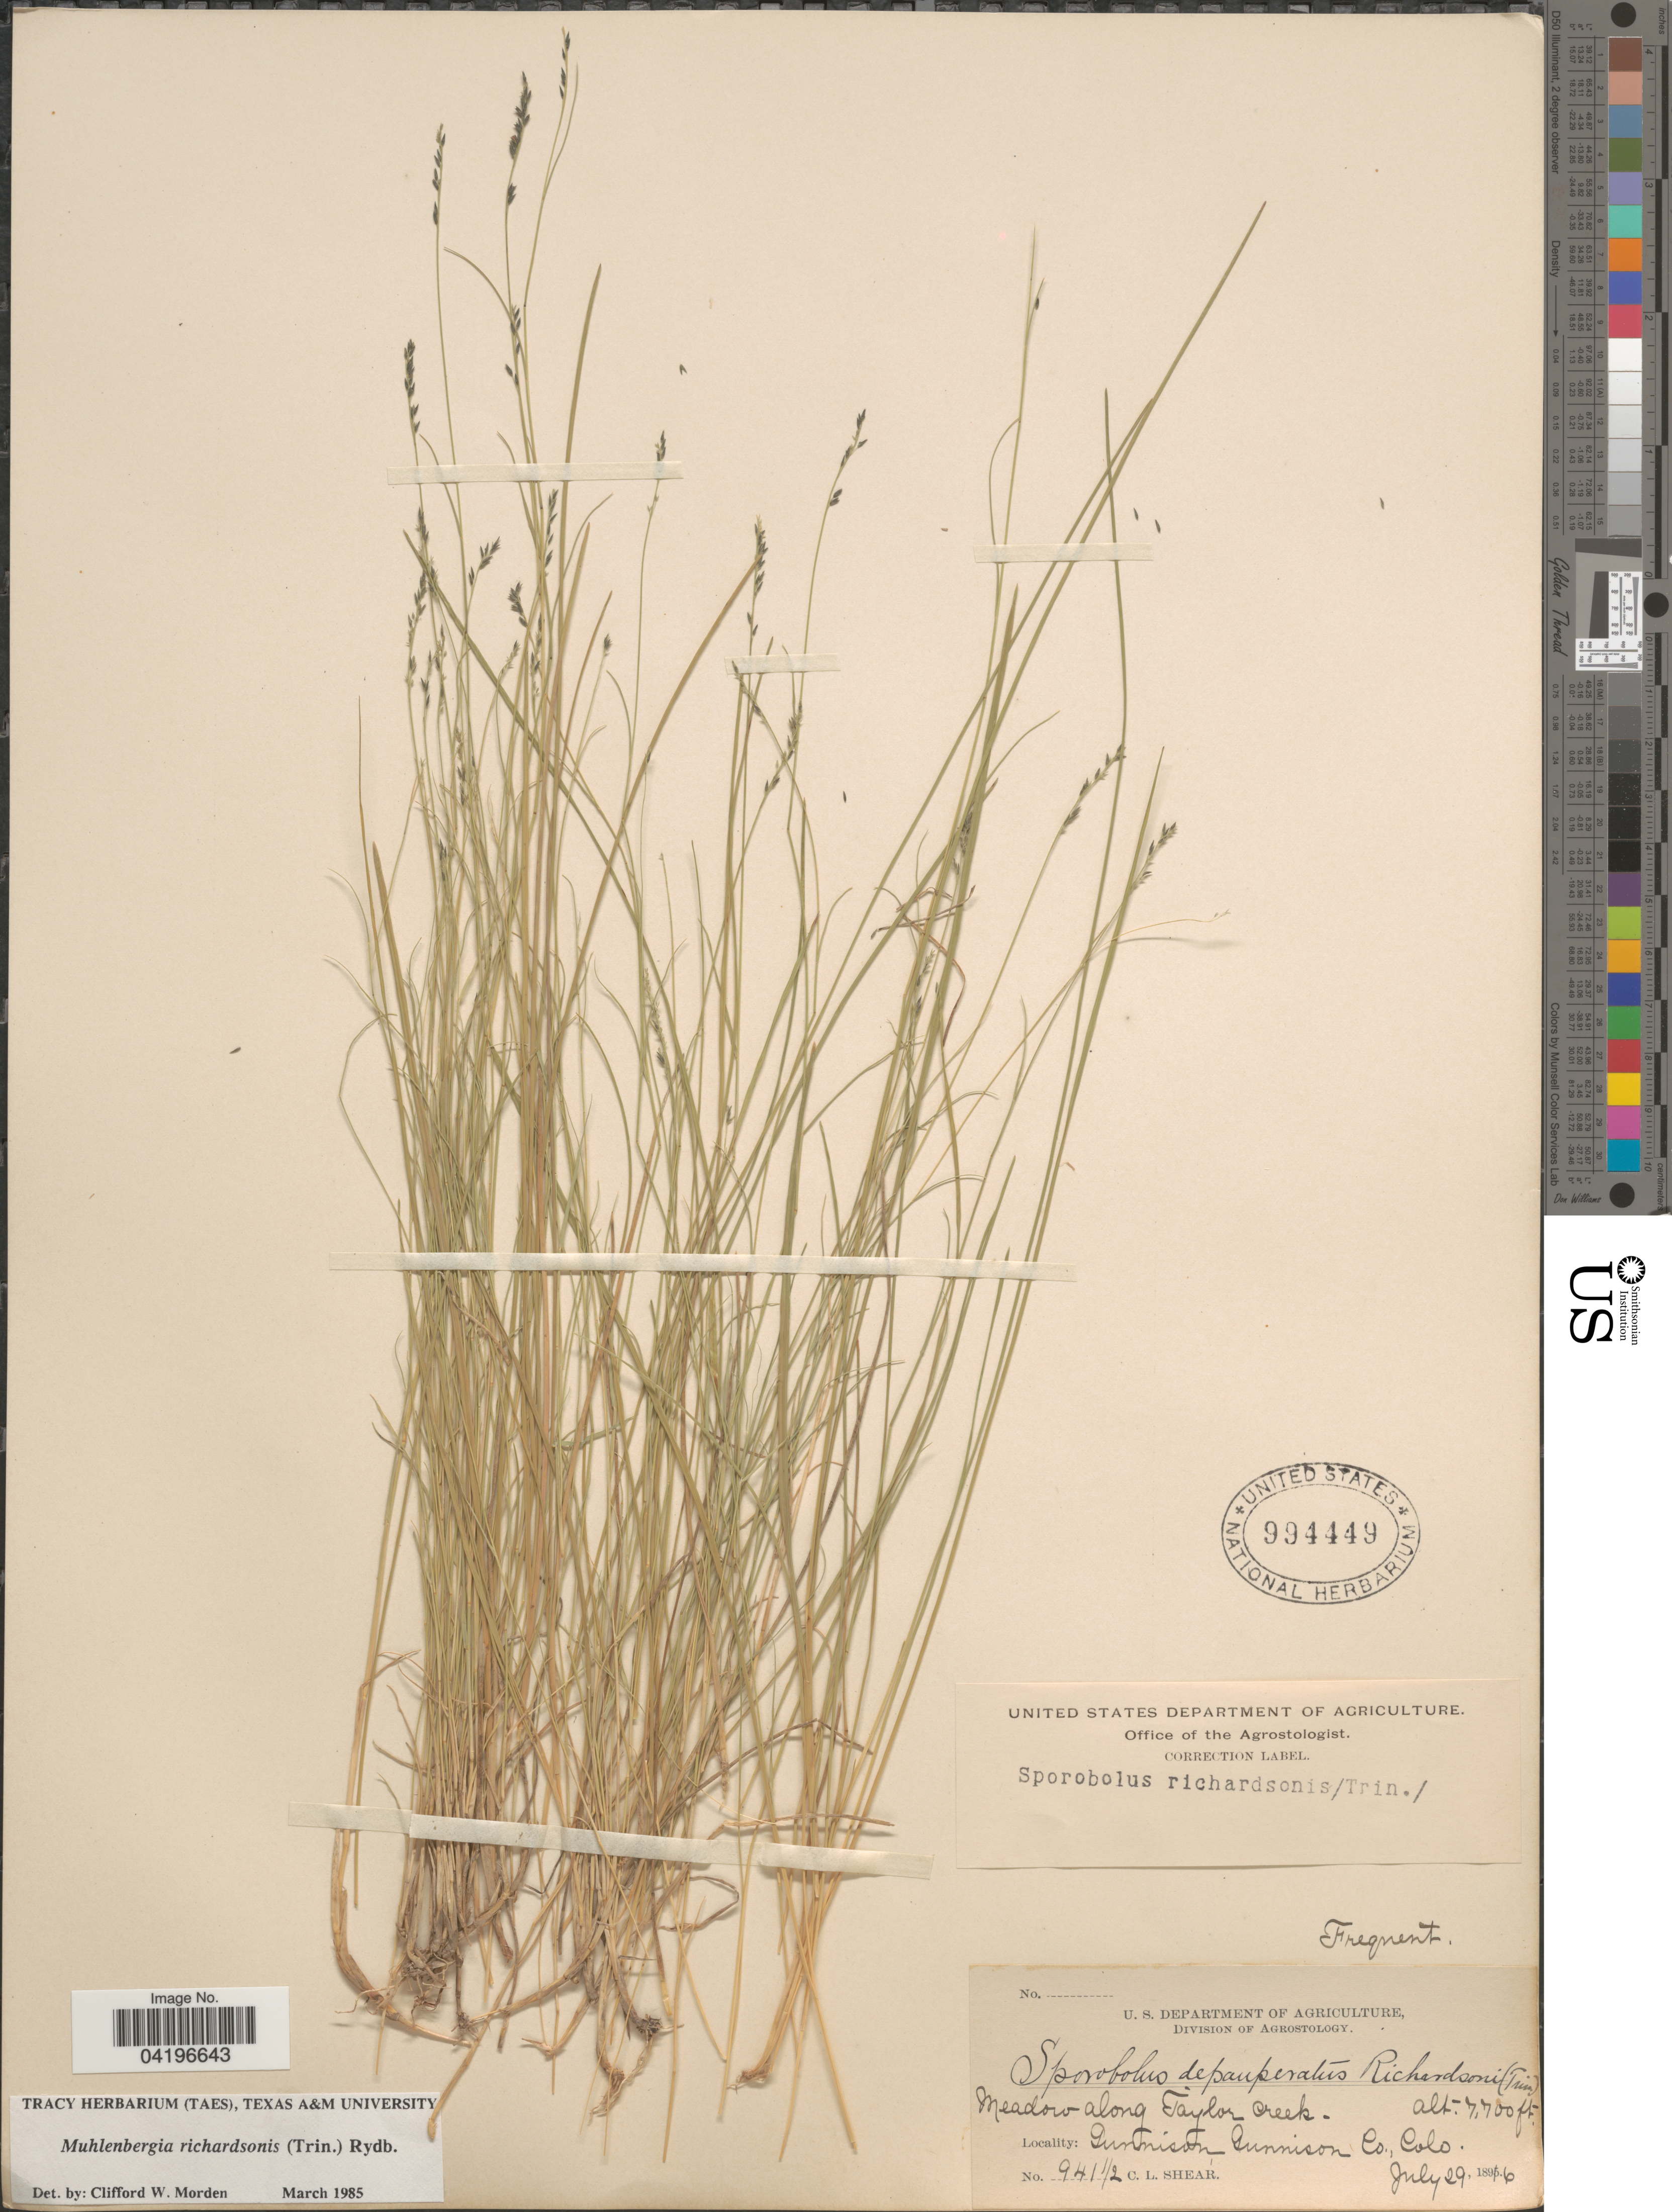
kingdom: Plantae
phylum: Tracheophyta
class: Liliopsida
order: Poales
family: Poaceae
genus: Muhlenbergia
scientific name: Muhlenbergia richardsonis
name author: (Trin.) Rydb.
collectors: C. L. Shear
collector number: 941½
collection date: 1896-07-29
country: United States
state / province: Colorado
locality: Meadow along Taylor creek. Gunnison, Gunnison Co.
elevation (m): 2347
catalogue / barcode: US 994449